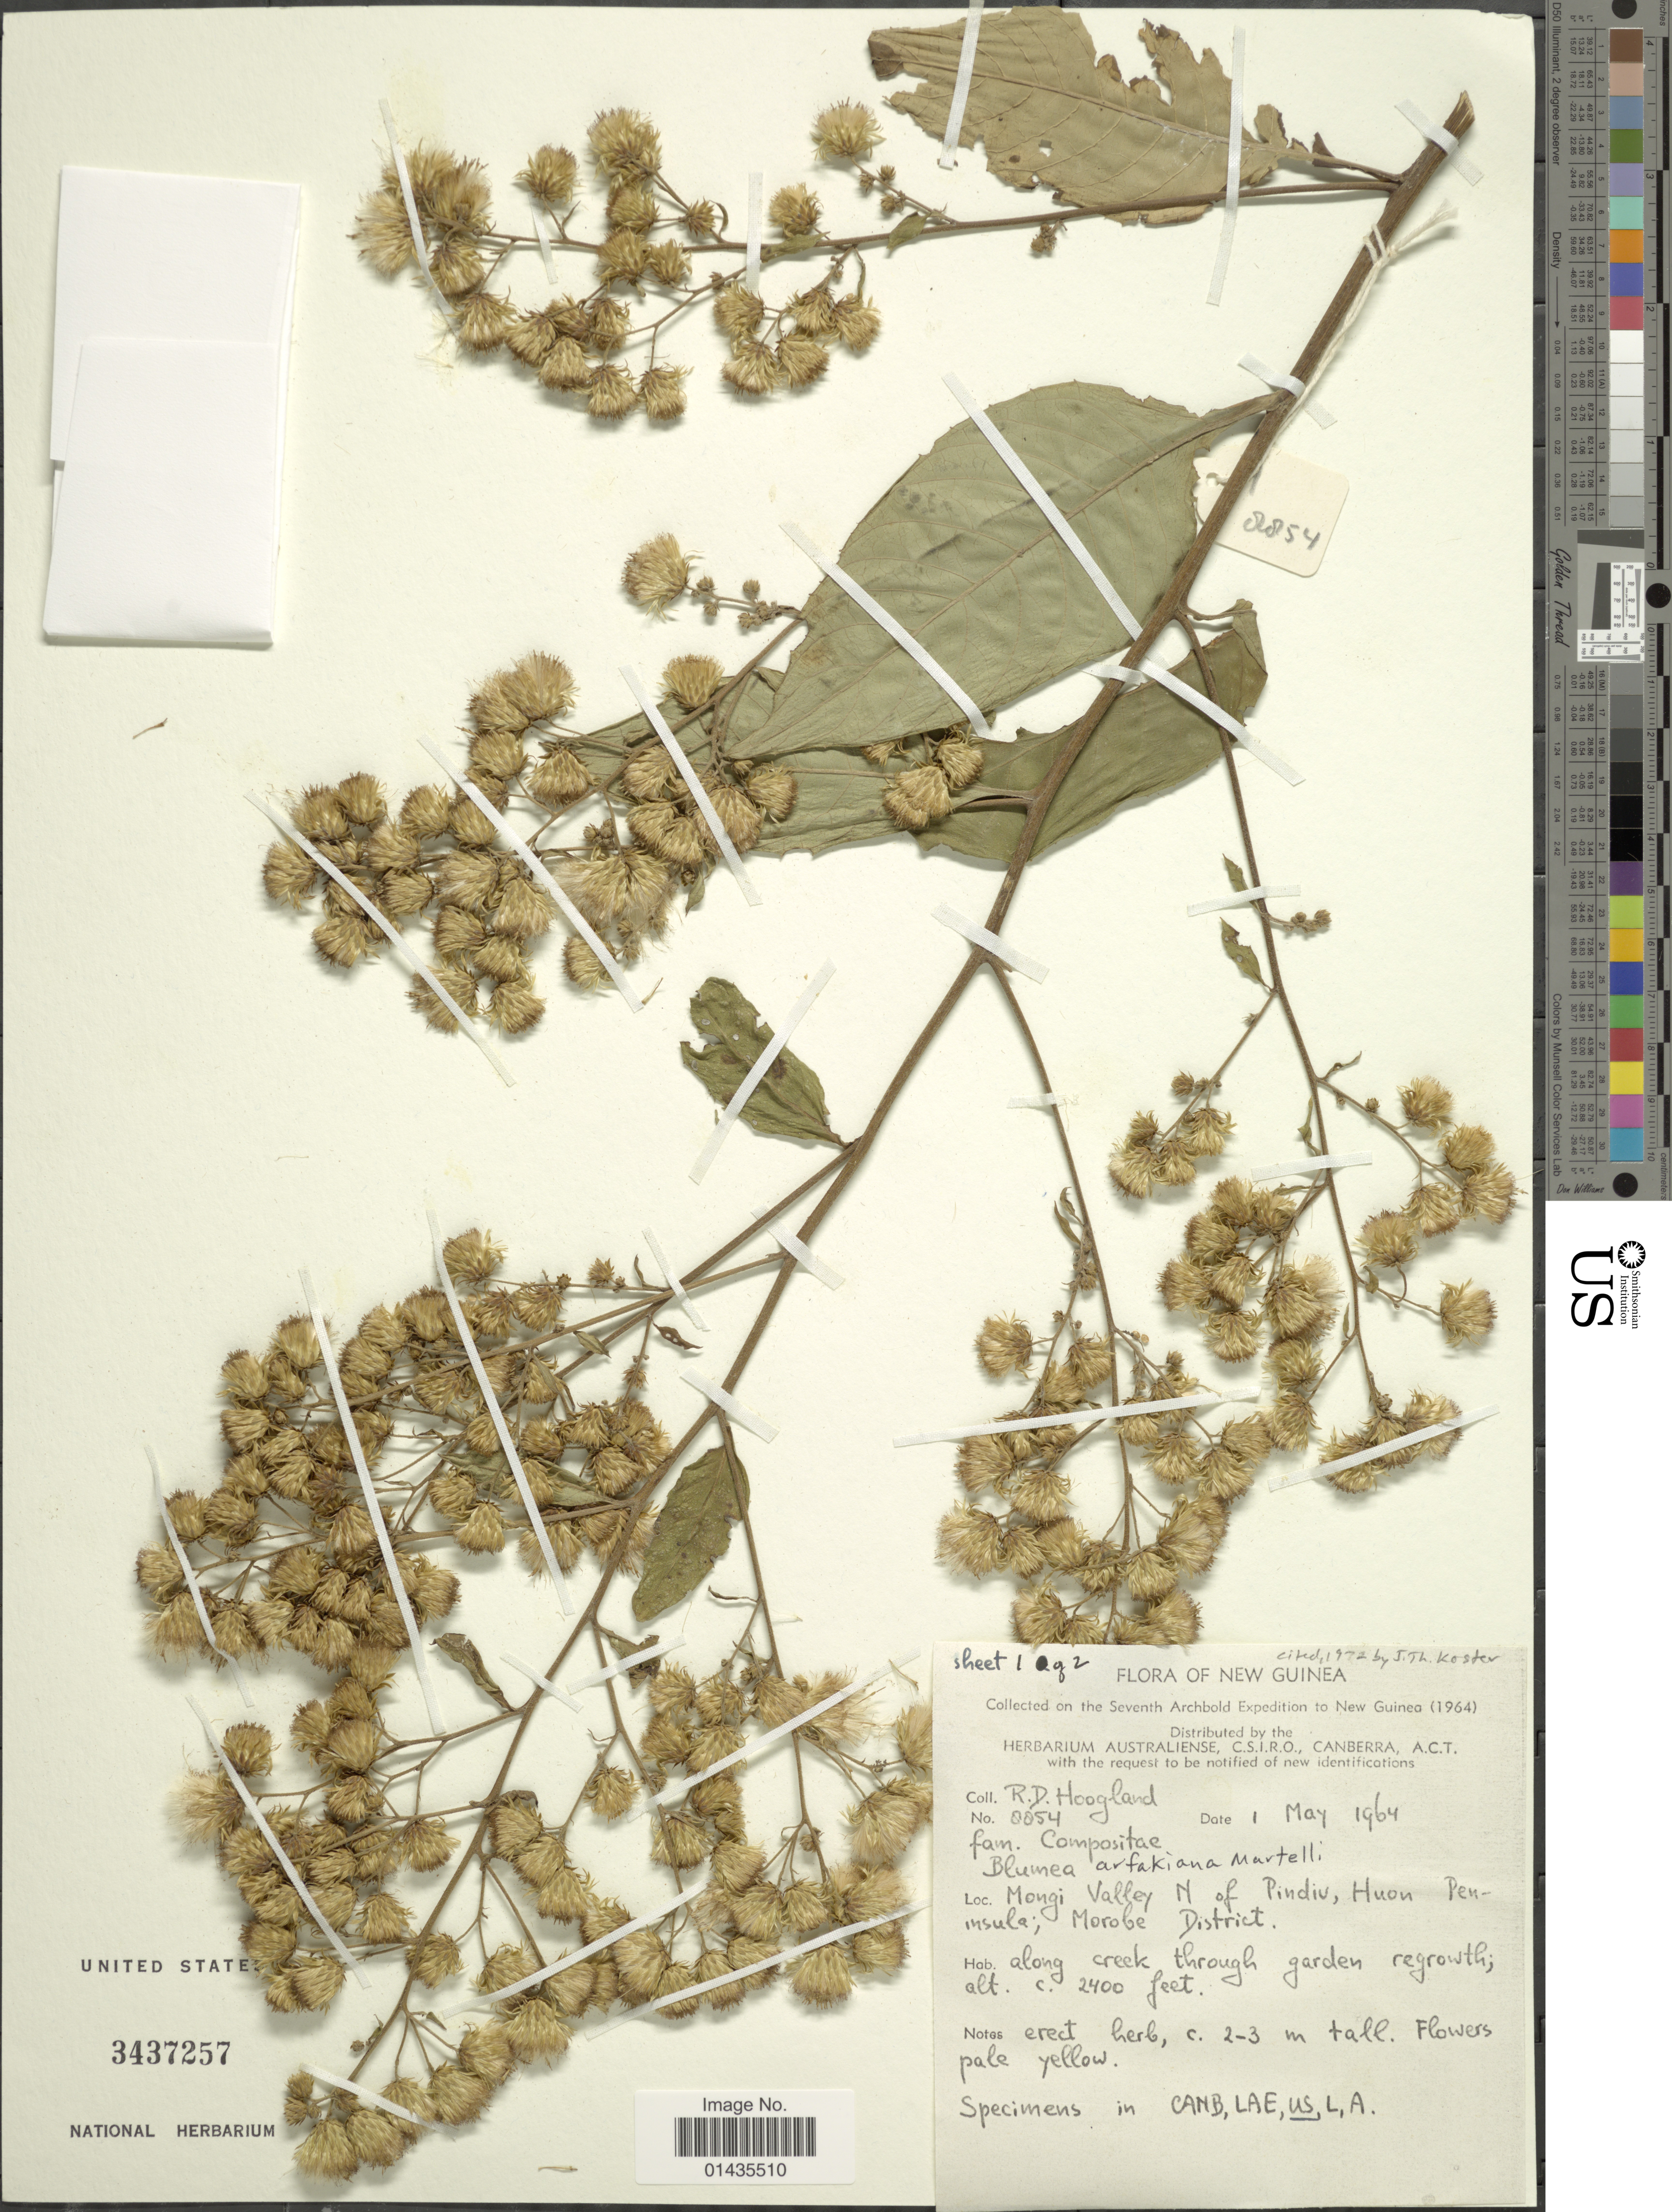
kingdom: Plantae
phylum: Tracheophyta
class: Magnoliopsida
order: Asterales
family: Asteraceae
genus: Blumea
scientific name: Blumea arfakiana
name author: Mart.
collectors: R. D. Hoogland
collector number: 8854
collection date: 1964-05-01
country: Papua New Guinea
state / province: Morobe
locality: New Guinea, Mongi Valley N of Pindiv, Huon Peninsula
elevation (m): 732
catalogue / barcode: US 3437257